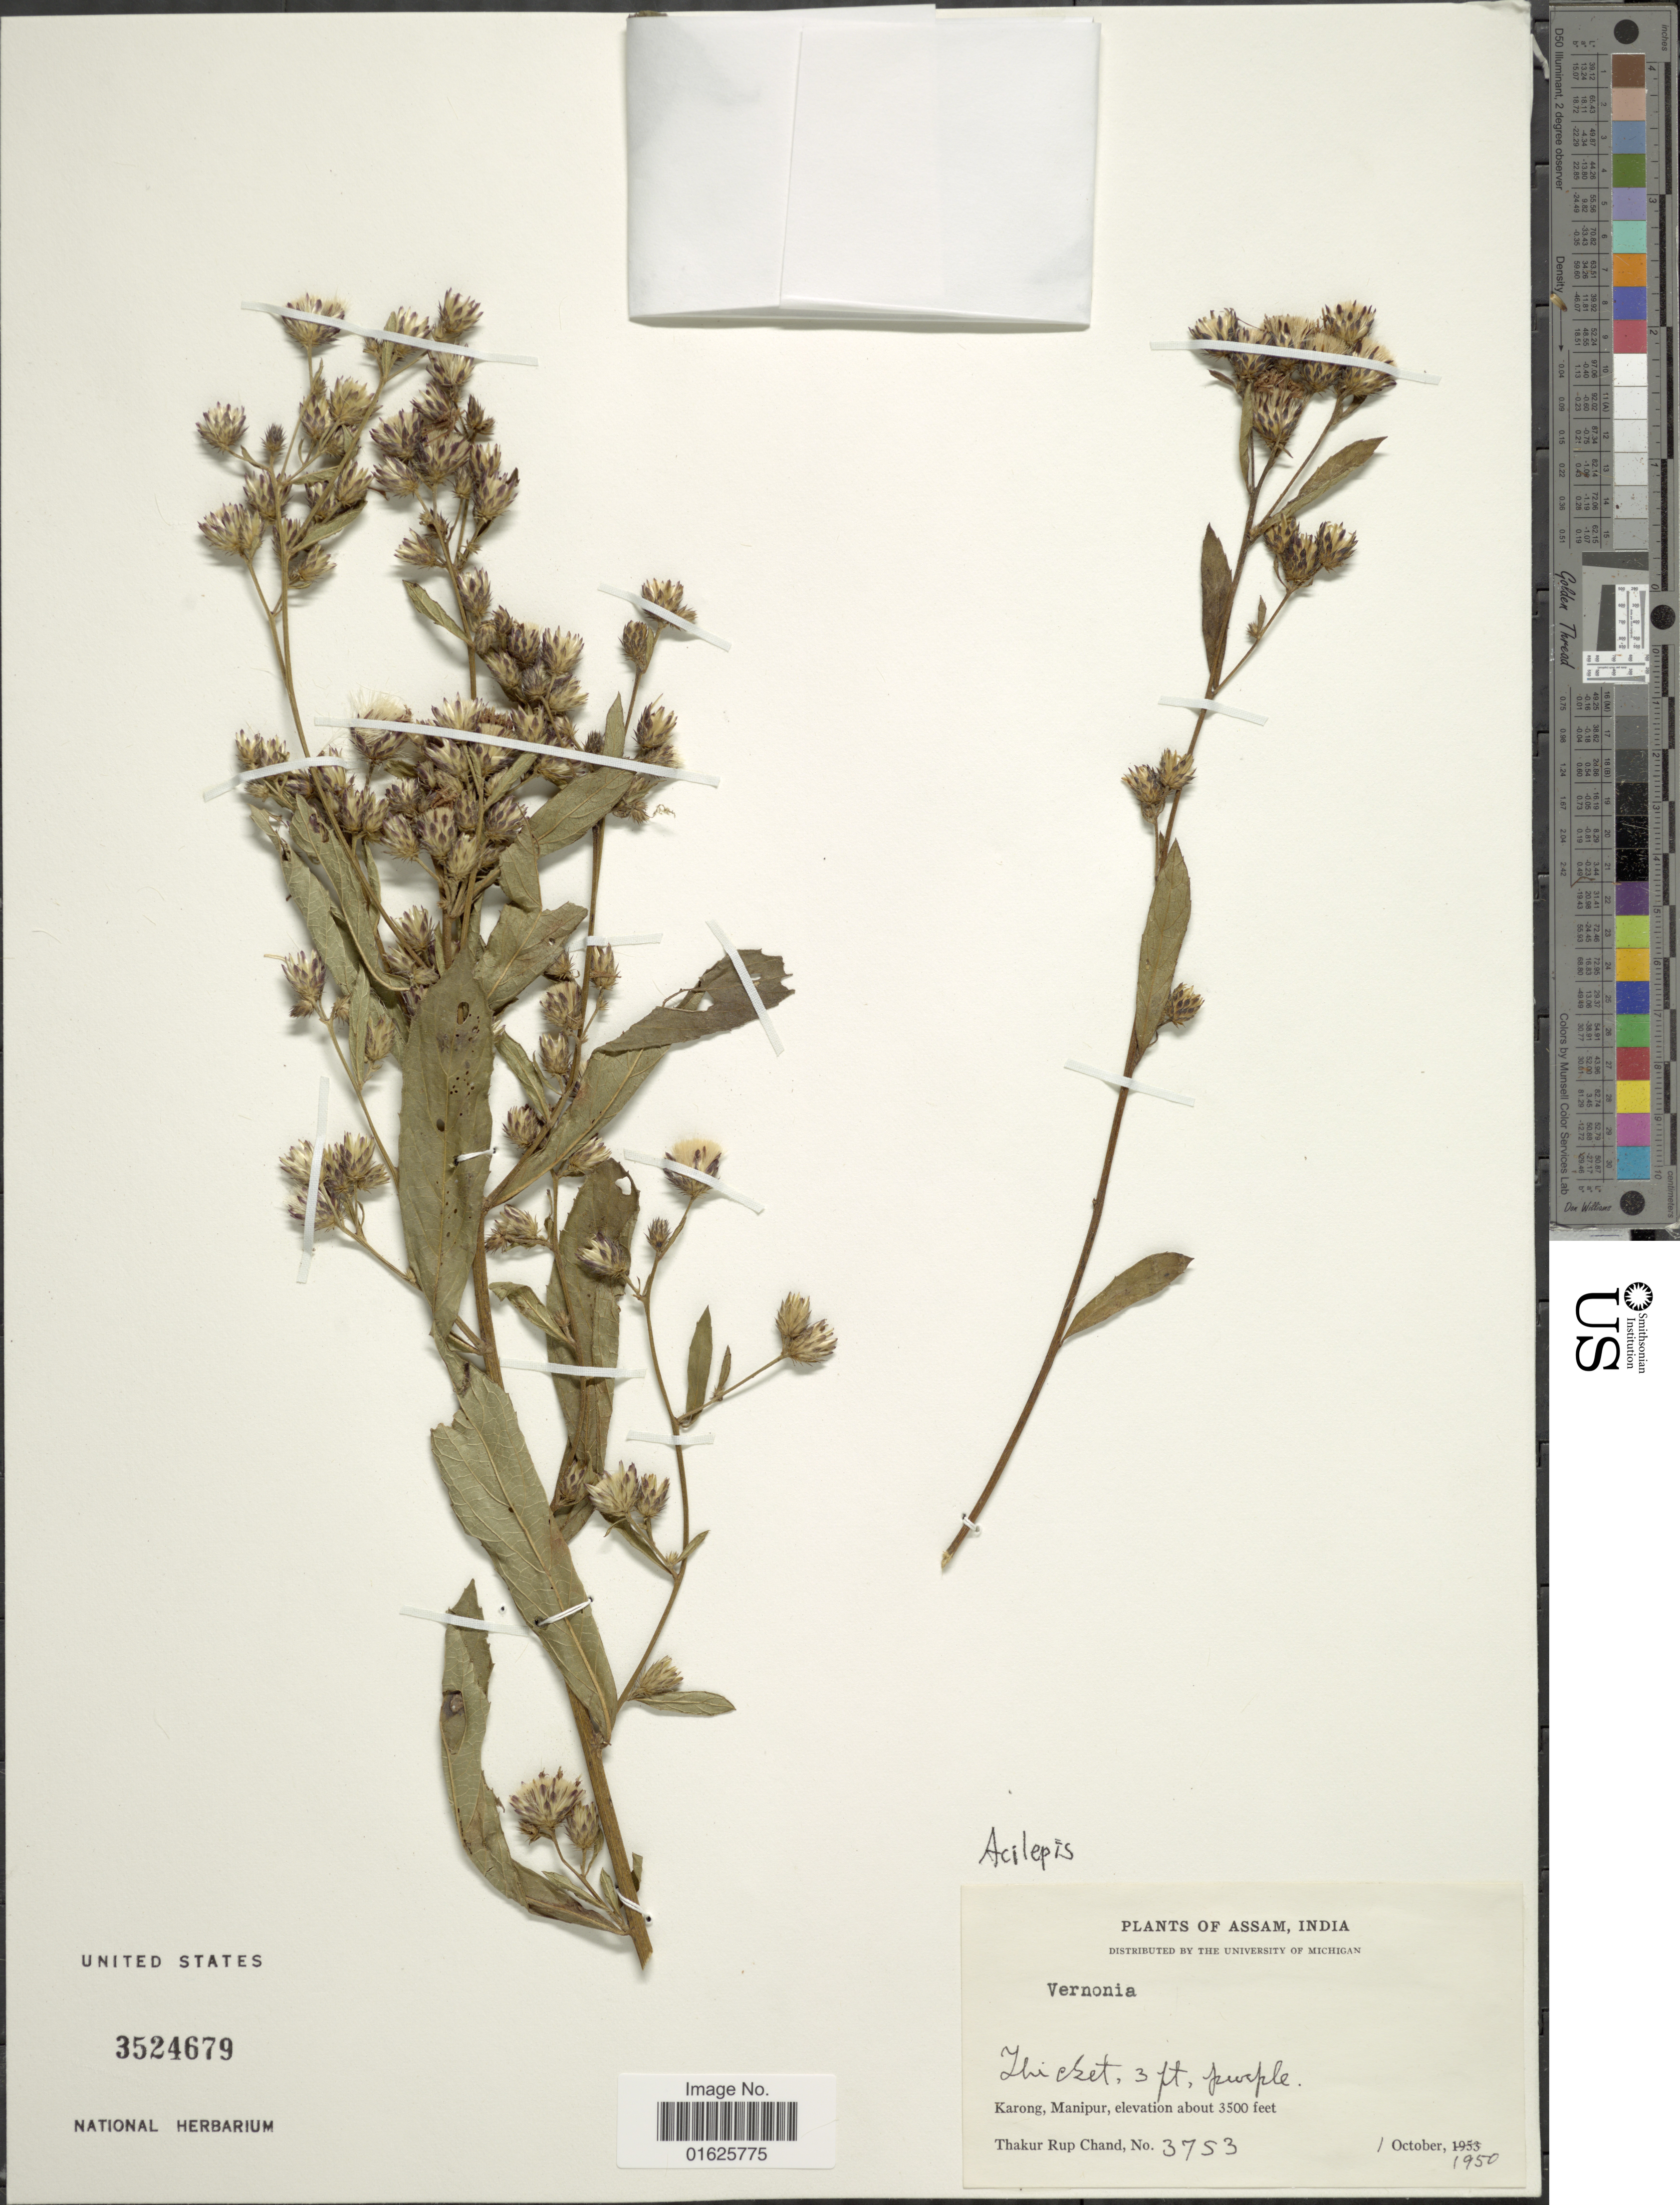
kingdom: Plantae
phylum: Tracheophyta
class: Magnoliopsida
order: Asterales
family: Asteraceae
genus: Acilepis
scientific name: Acilepis clivorum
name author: (Hance) H. Rob.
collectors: T. R. Chand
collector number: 3753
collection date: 1950-10-01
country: India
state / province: Assam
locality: Karong, Maipur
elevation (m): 1067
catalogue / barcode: US 3524679